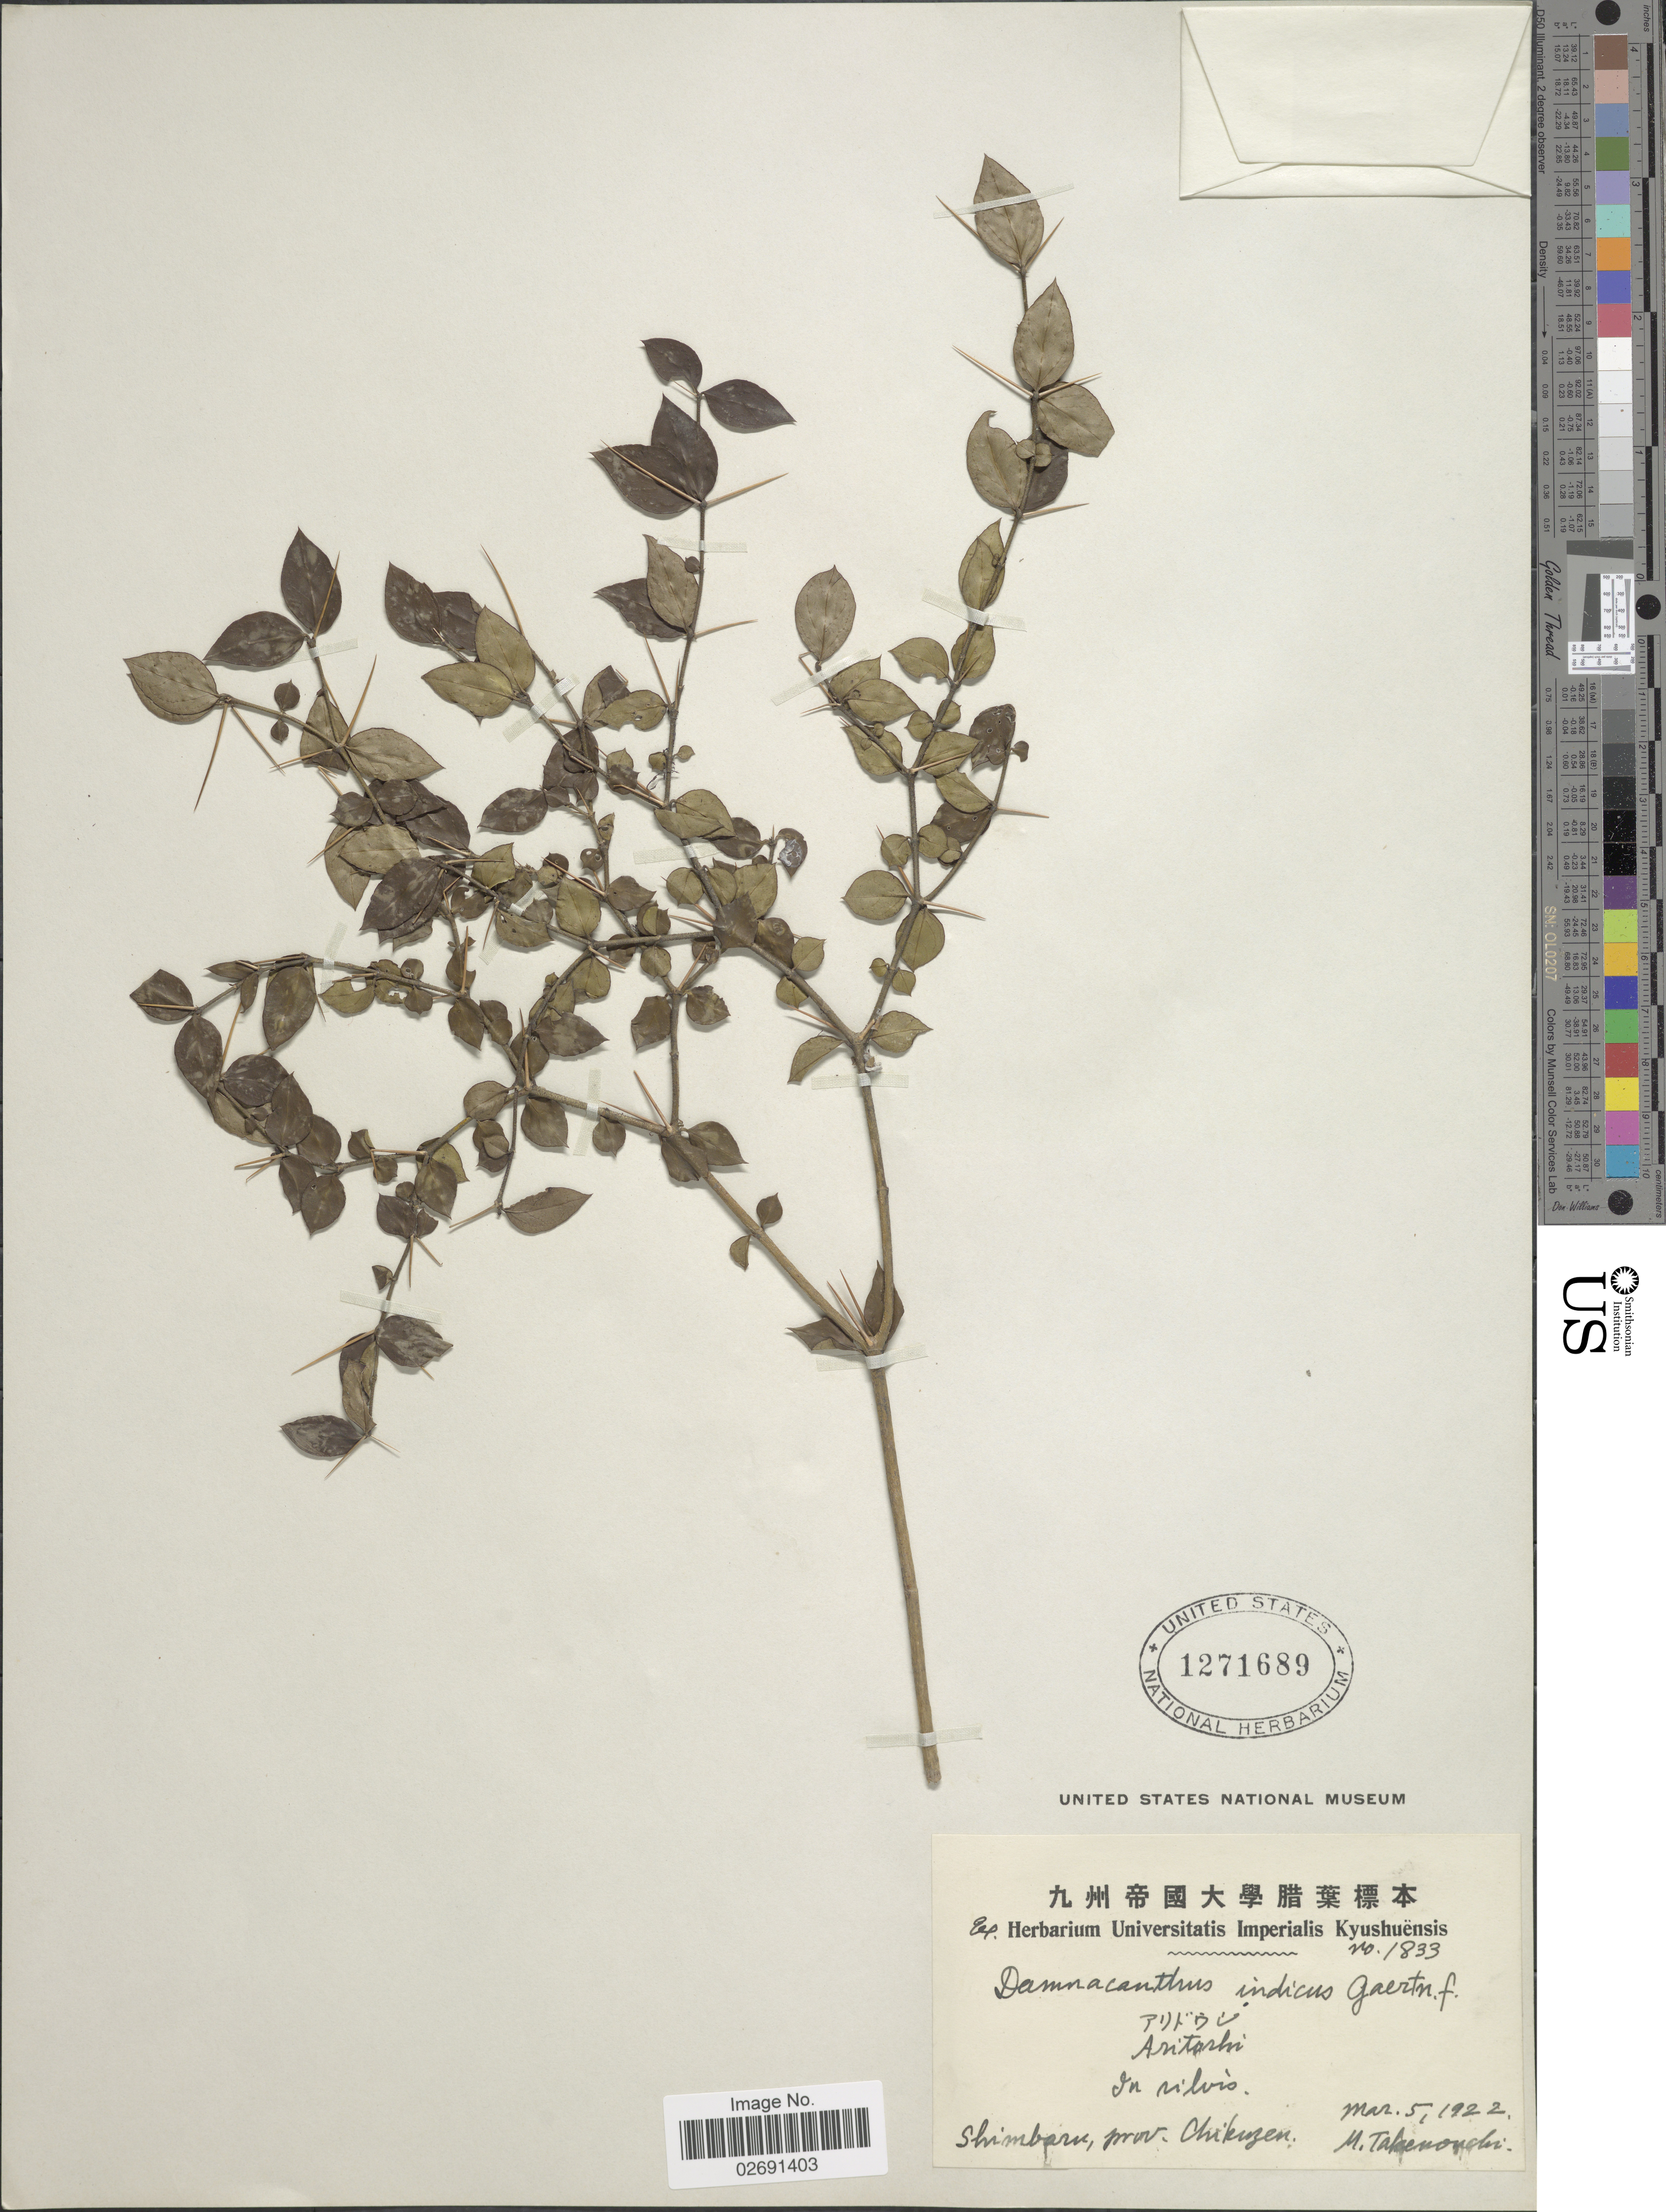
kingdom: Plantae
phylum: Tracheophyta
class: Magnoliopsida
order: Gentianales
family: Rubiaceae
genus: Damnacanthus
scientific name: Damnacanthus indicus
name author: L. f.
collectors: M. Takenouchi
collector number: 1833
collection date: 1922-03-05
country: Japan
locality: Shimbaru, prov. Chikuzen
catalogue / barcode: US 1271689